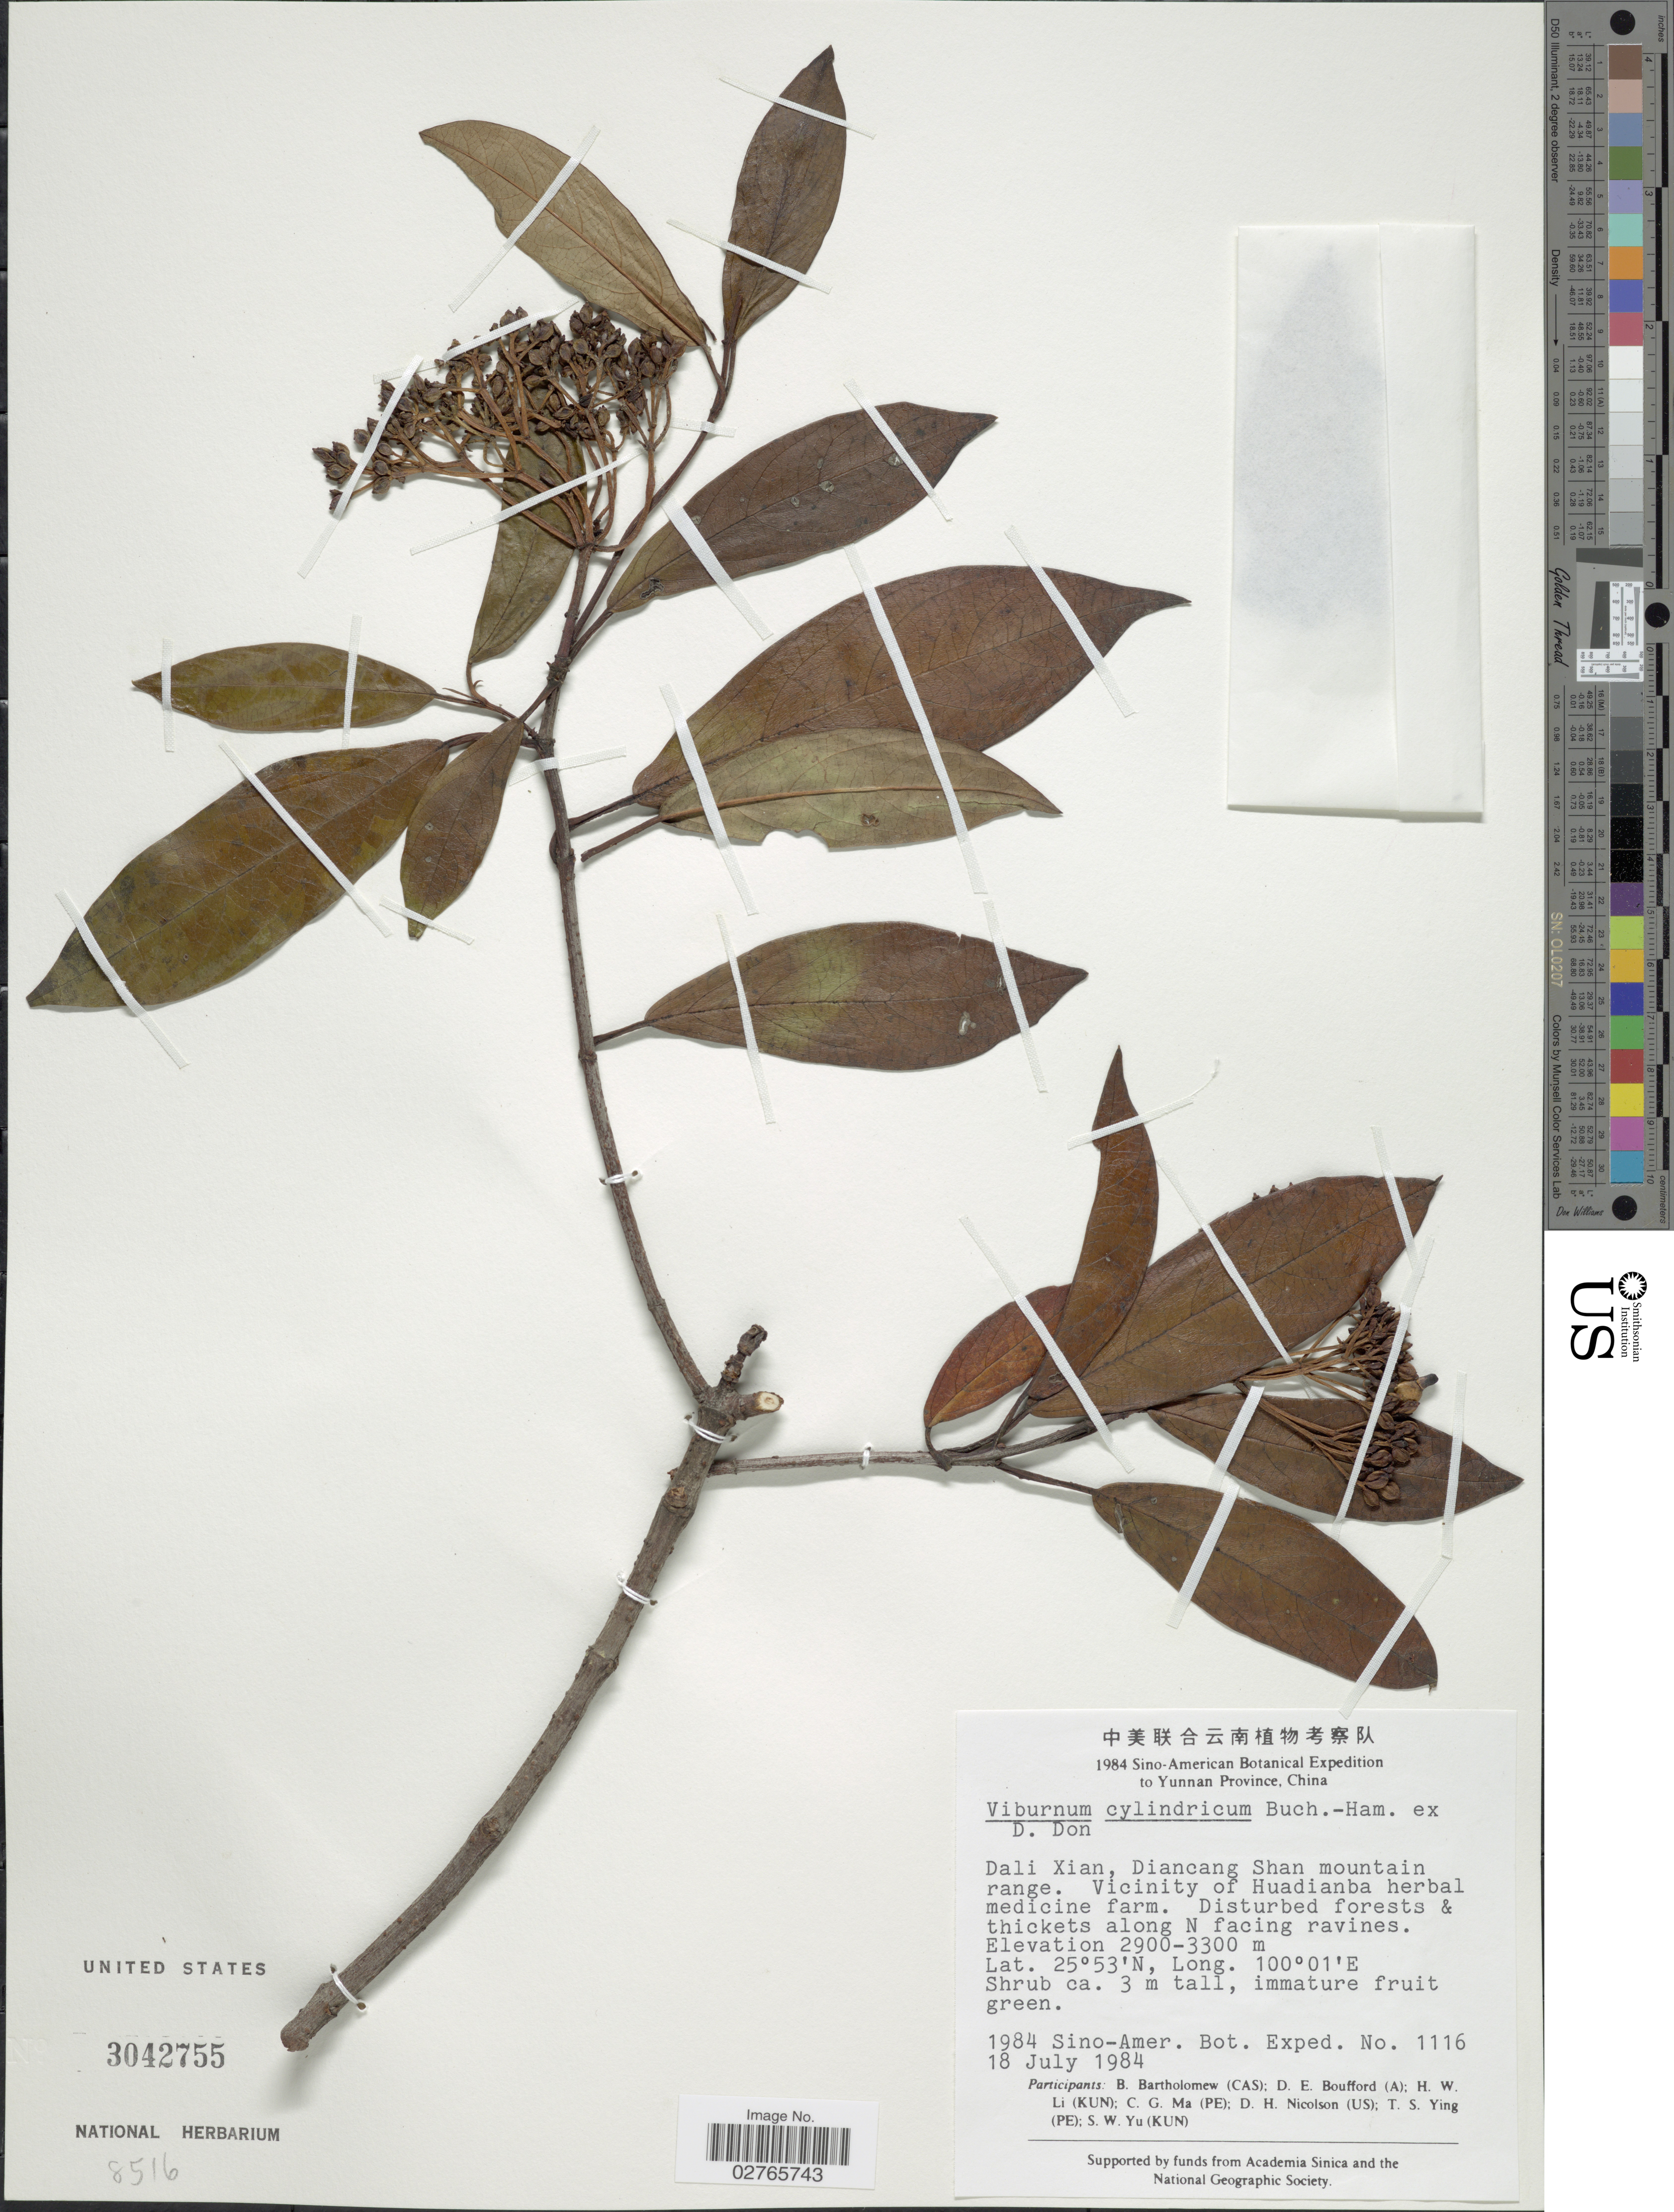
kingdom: Plantae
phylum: Tracheophyta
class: Magnoliopsida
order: Dipsacales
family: Viburnaceae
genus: Viburnum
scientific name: Viburnum cylindricum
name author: Buch.-Ham.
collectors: Sino-Amer. Bot. Exped. 1984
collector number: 1116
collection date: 1984-07-18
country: China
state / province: Yunnan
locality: Yunnan Province. Dali Xian, Diancang Shan mountain range. Vicinity of Huadianba herbal medicine farm.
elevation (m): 2900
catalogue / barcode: US 3042755